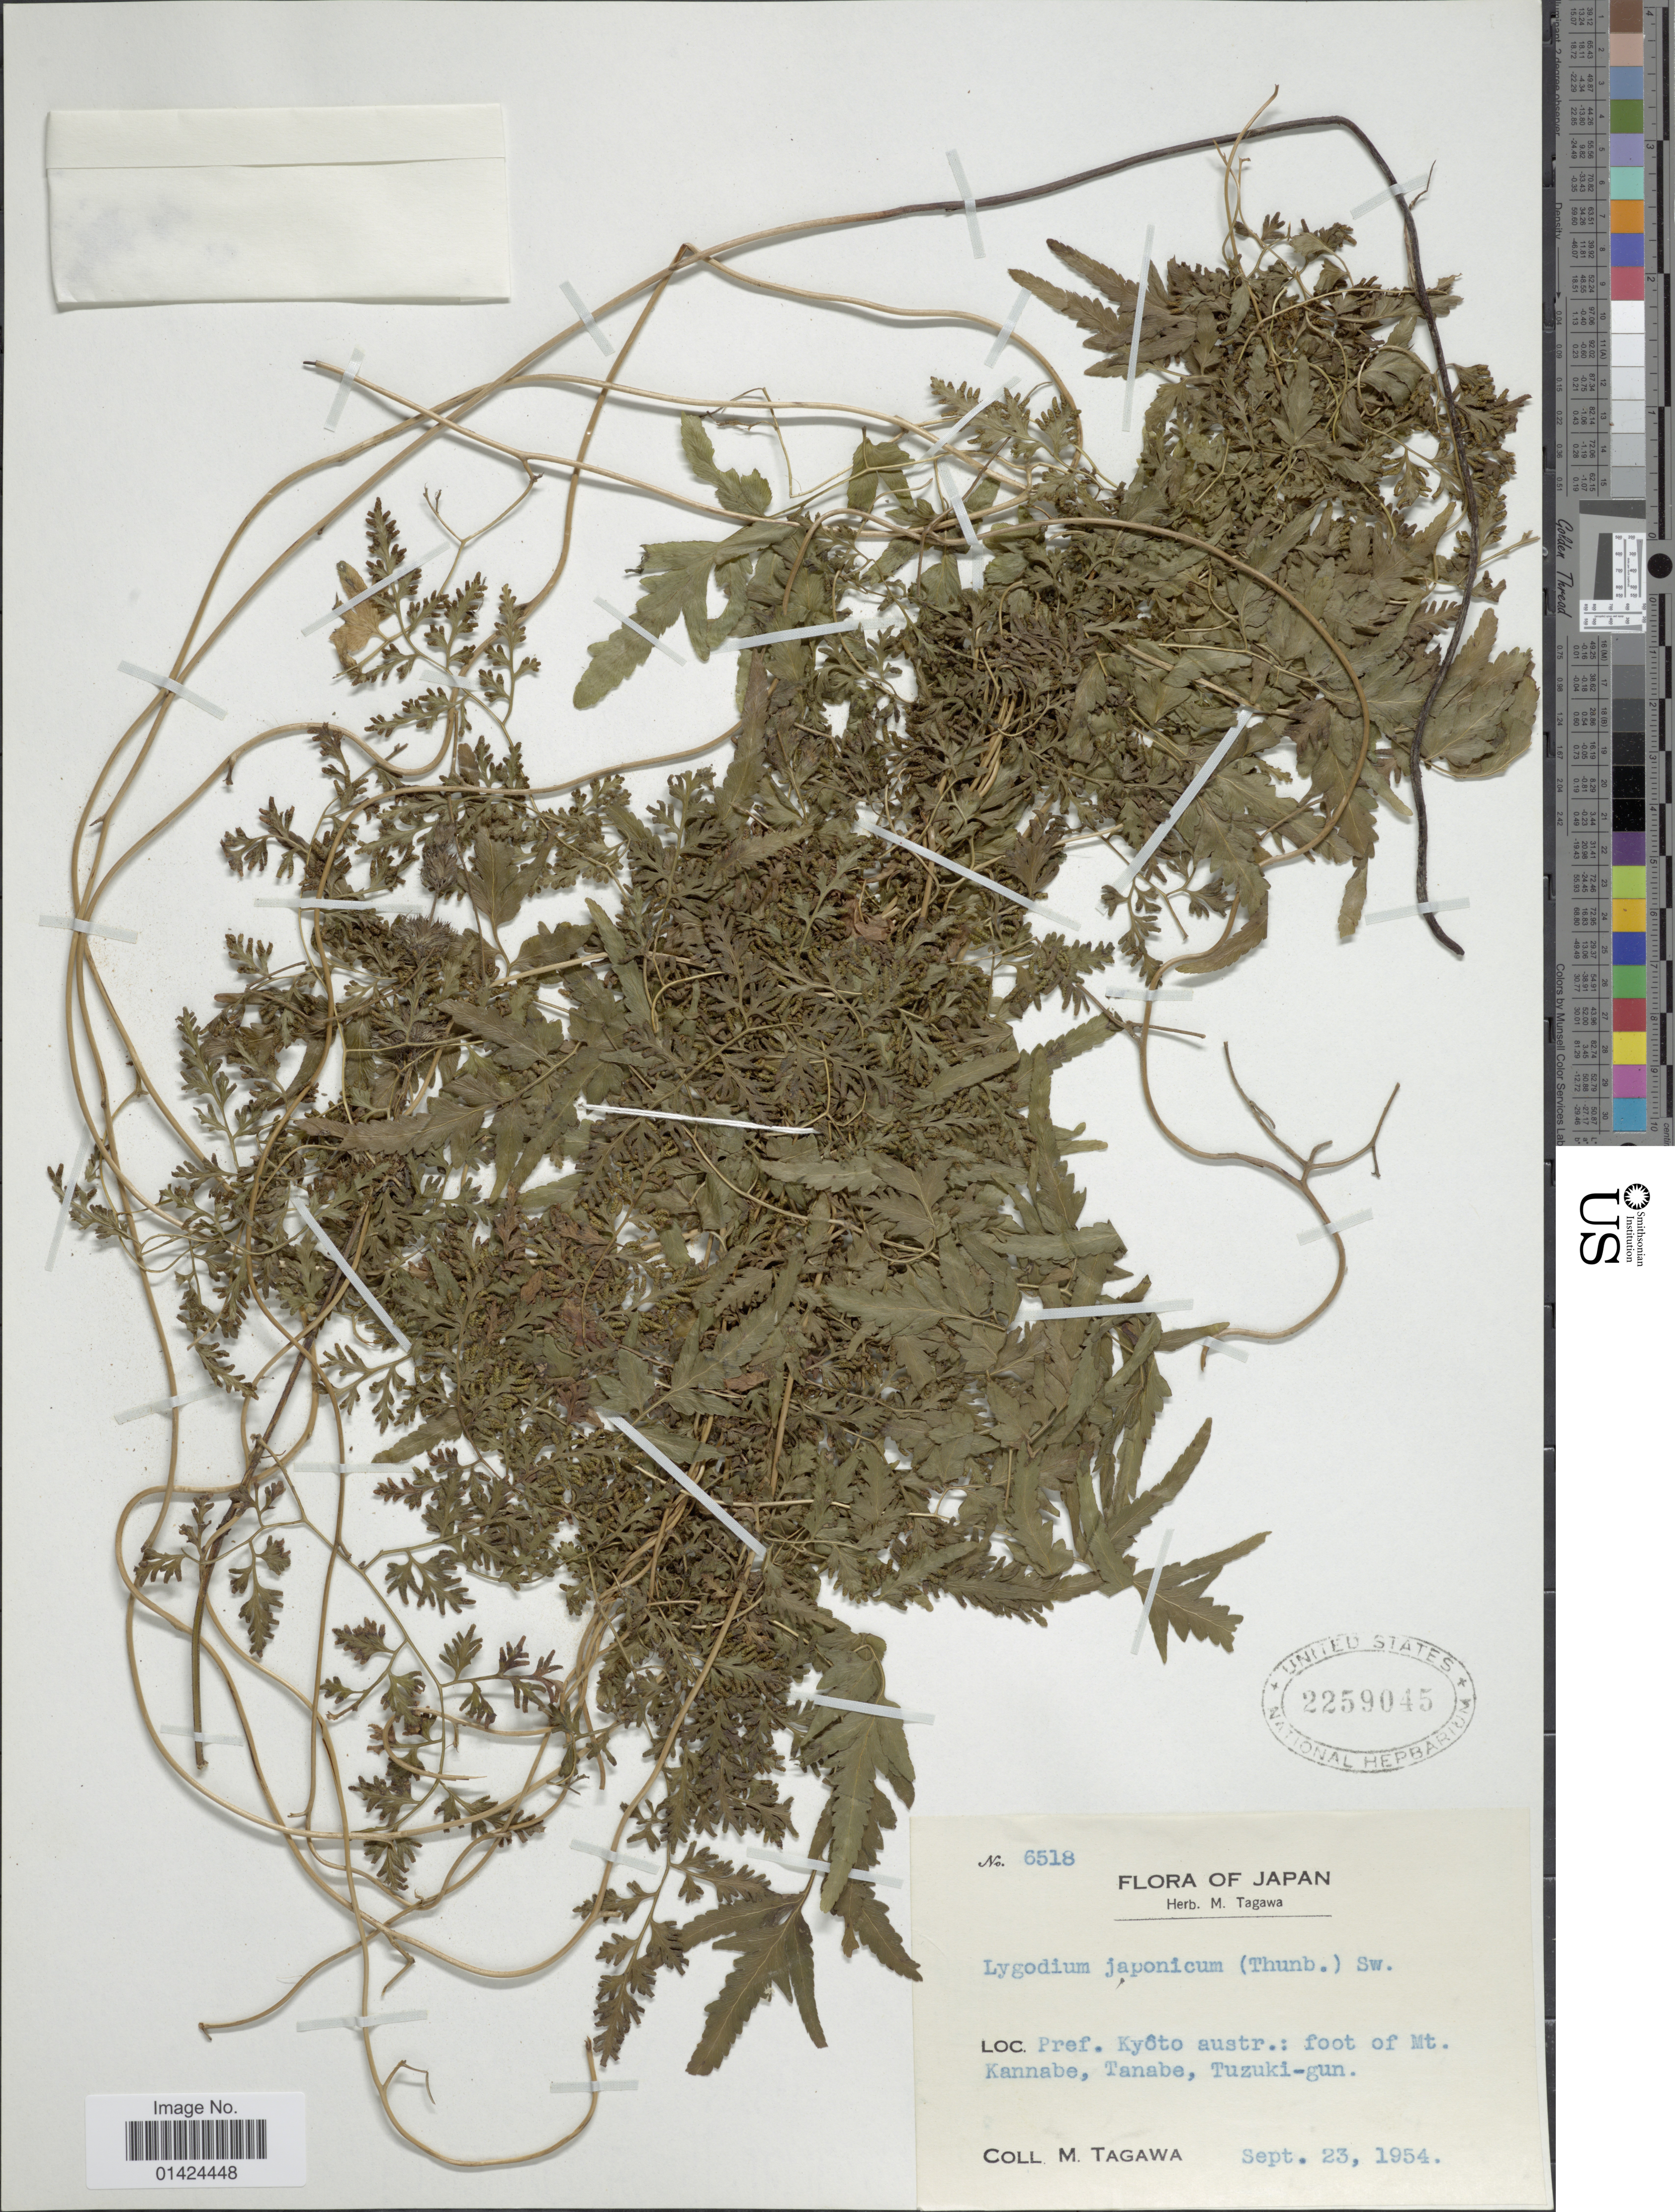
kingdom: Plantae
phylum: Tracheophyta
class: Polypodiopsida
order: Schizaeales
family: Lygodiaceae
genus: Lygodium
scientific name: Lygodium japonicum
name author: (Thunb.) Sw.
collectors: M. Tagawa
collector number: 6518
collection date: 1954-09-23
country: Japan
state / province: Kyoto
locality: Kyôto austr.: foot of Mt. Kannabe, Tannabe, Tuzuki-gun.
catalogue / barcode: US 2259045